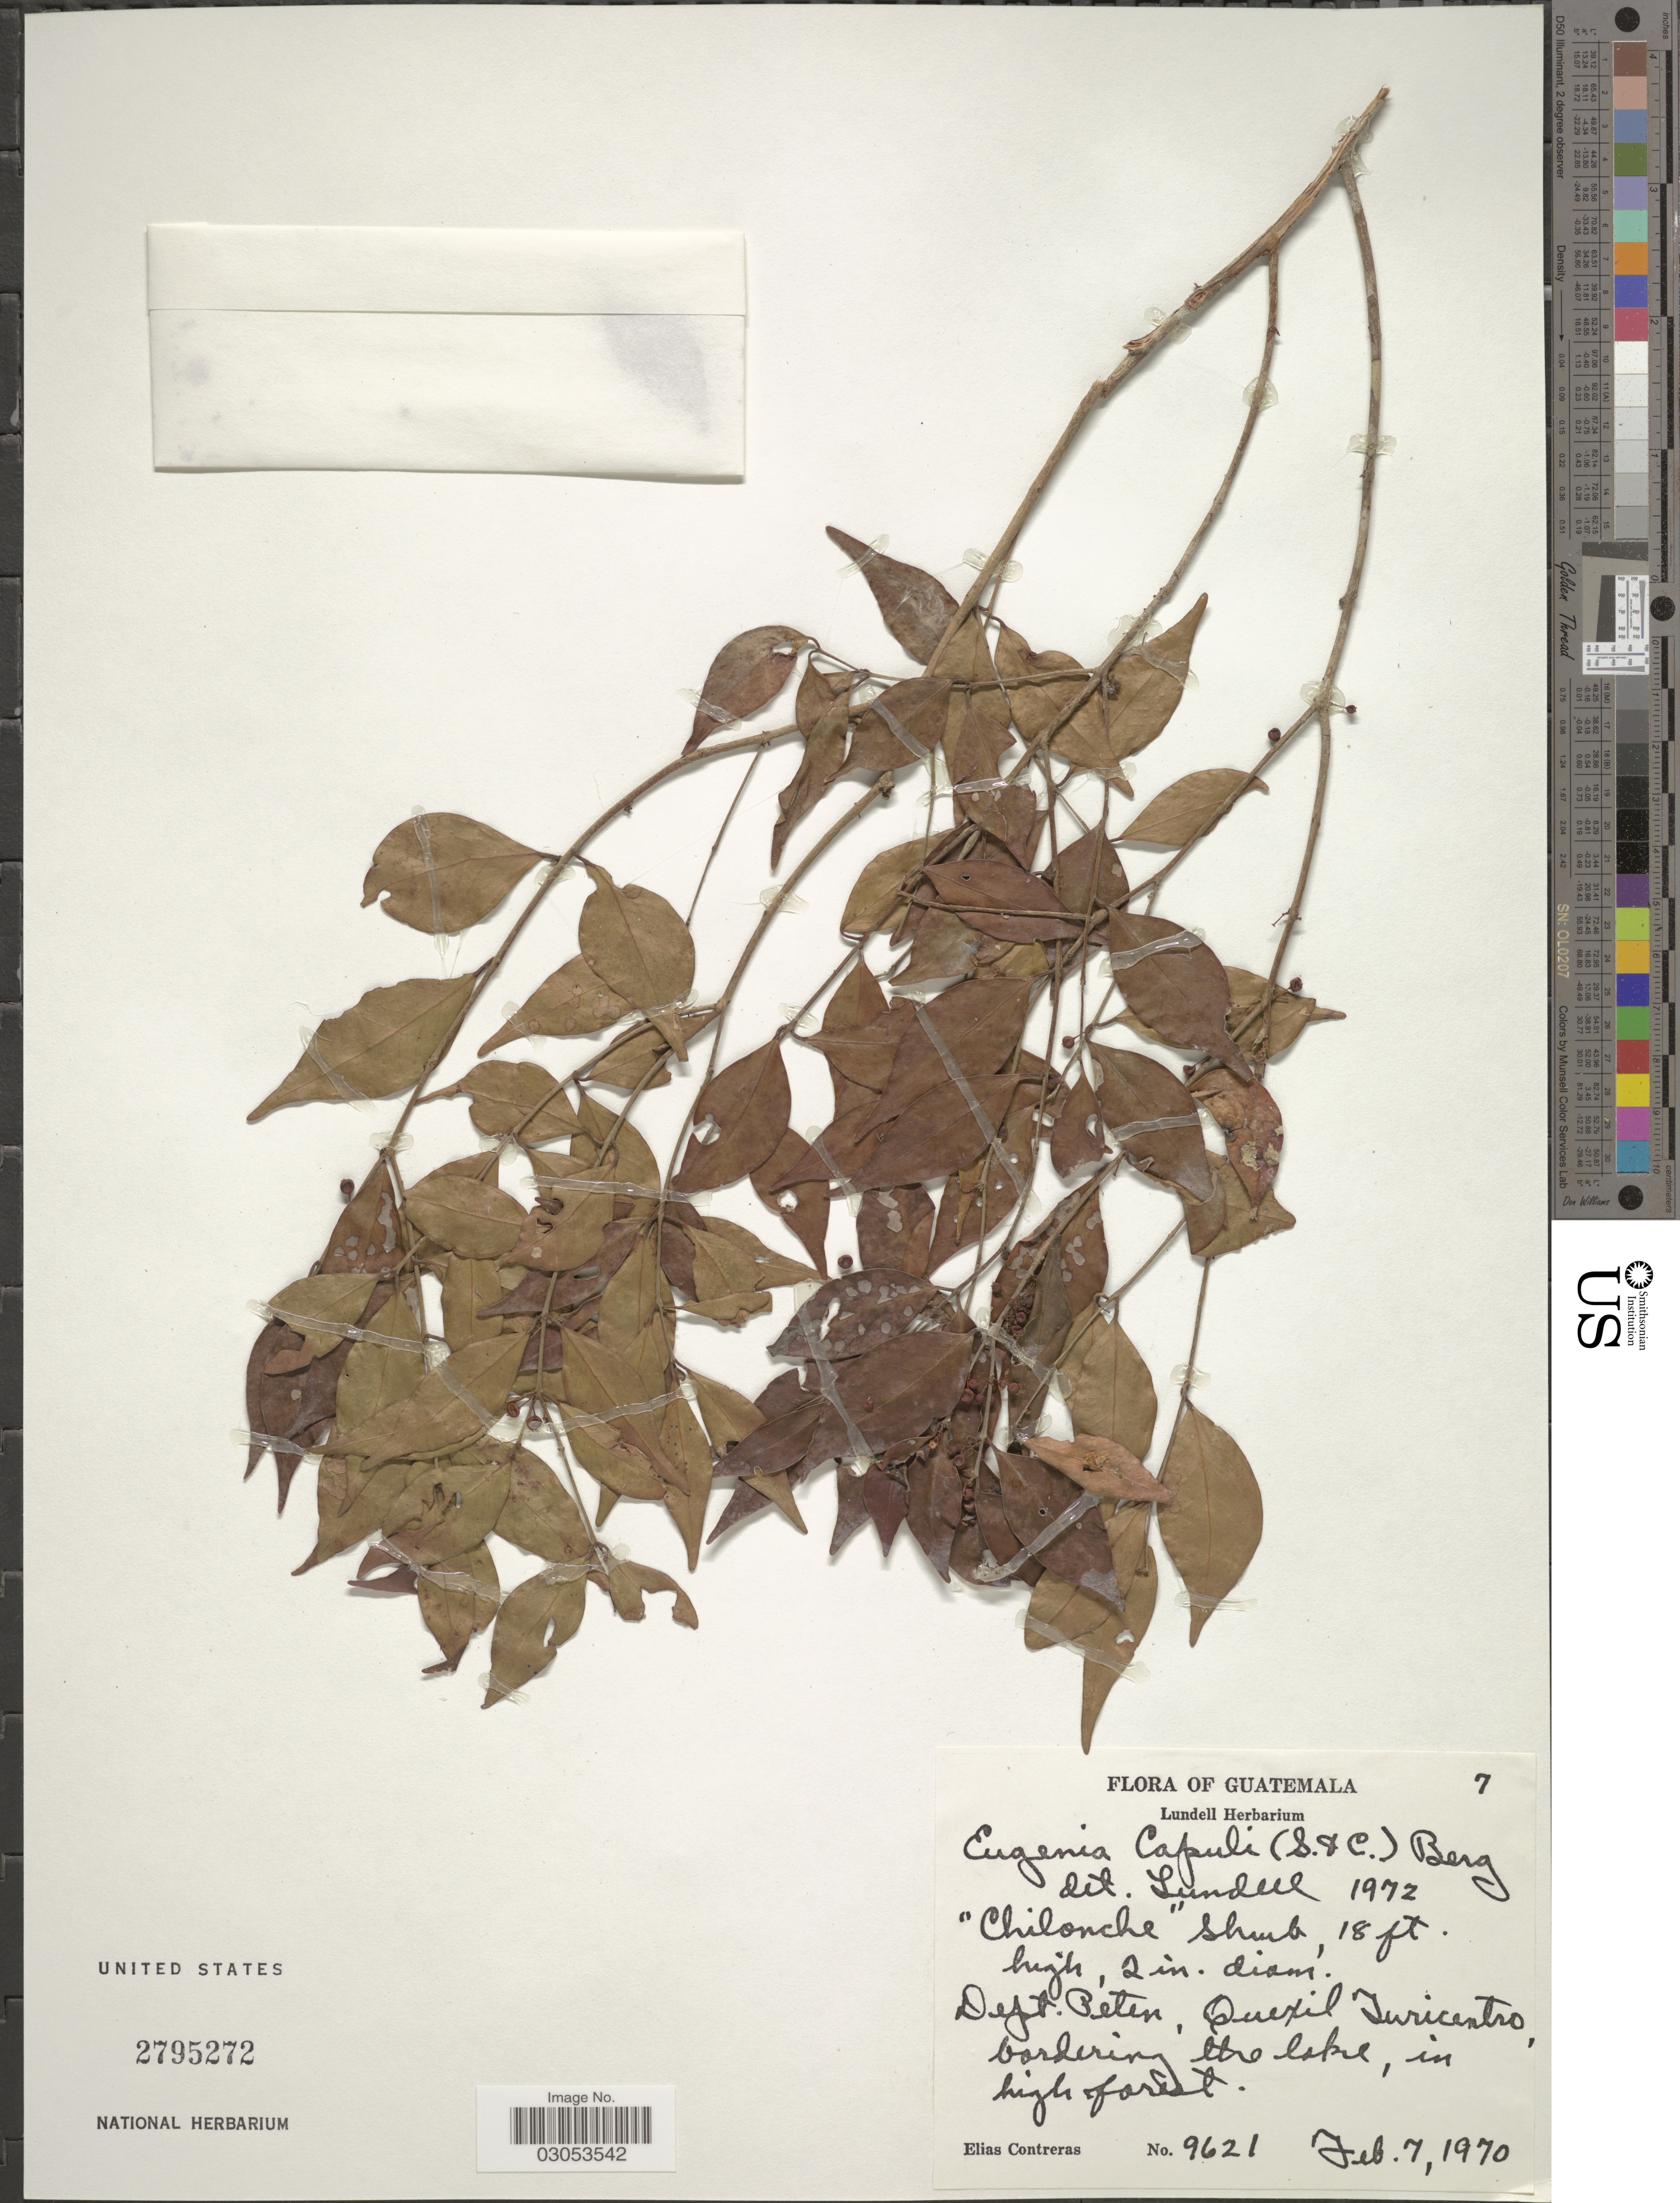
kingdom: Plantae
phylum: Tracheophyta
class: Magnoliopsida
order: Myrtales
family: Myrtaceae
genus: Eugenia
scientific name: Eugenia capuli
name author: (Schltdl. & Cham.) Hook. & Arn.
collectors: E. Contreras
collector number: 9621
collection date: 1970-02-07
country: Guatemala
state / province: El Petén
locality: Dept. Peten, Quexil Turicentro, bordering the lake, in high forest.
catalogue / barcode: US 2795272